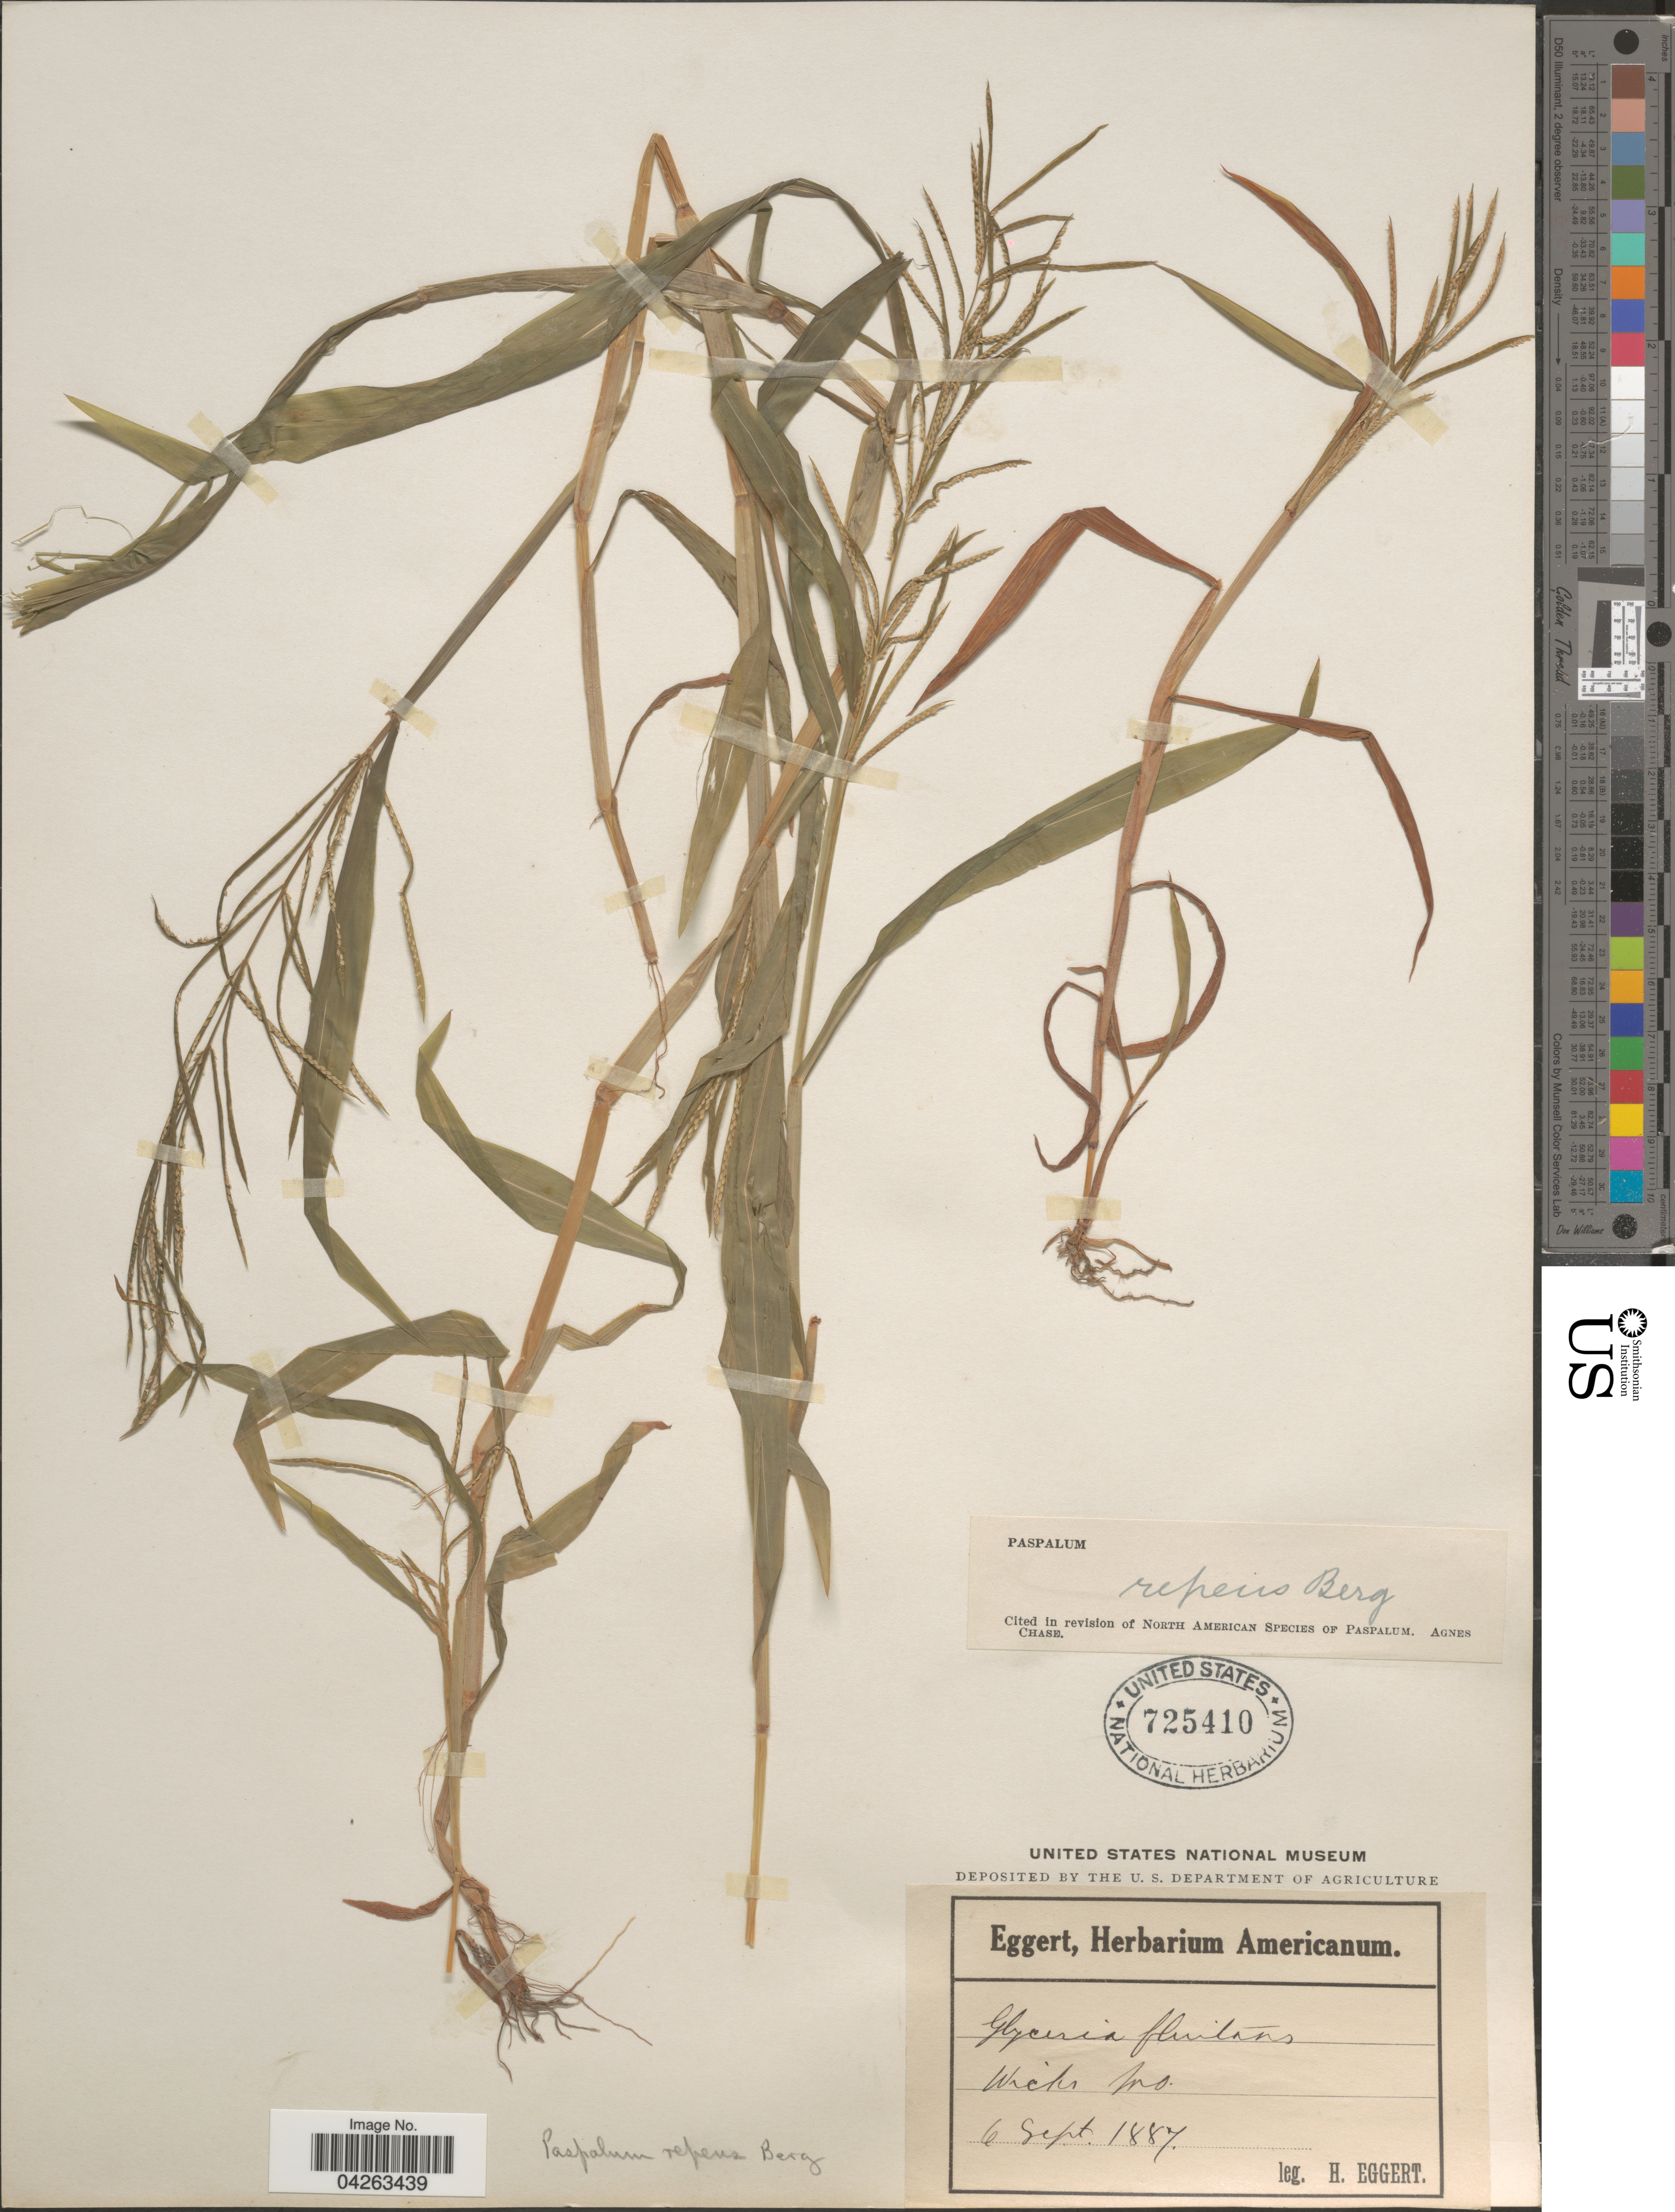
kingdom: Plantae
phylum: Tracheophyta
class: Liliopsida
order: Poales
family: Poaceae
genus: Paspalum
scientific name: Paspalum repens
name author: P.J. Bergius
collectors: H. Eggert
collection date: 1887-09-06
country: United States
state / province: Missouri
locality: Wicks.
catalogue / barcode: US 725410